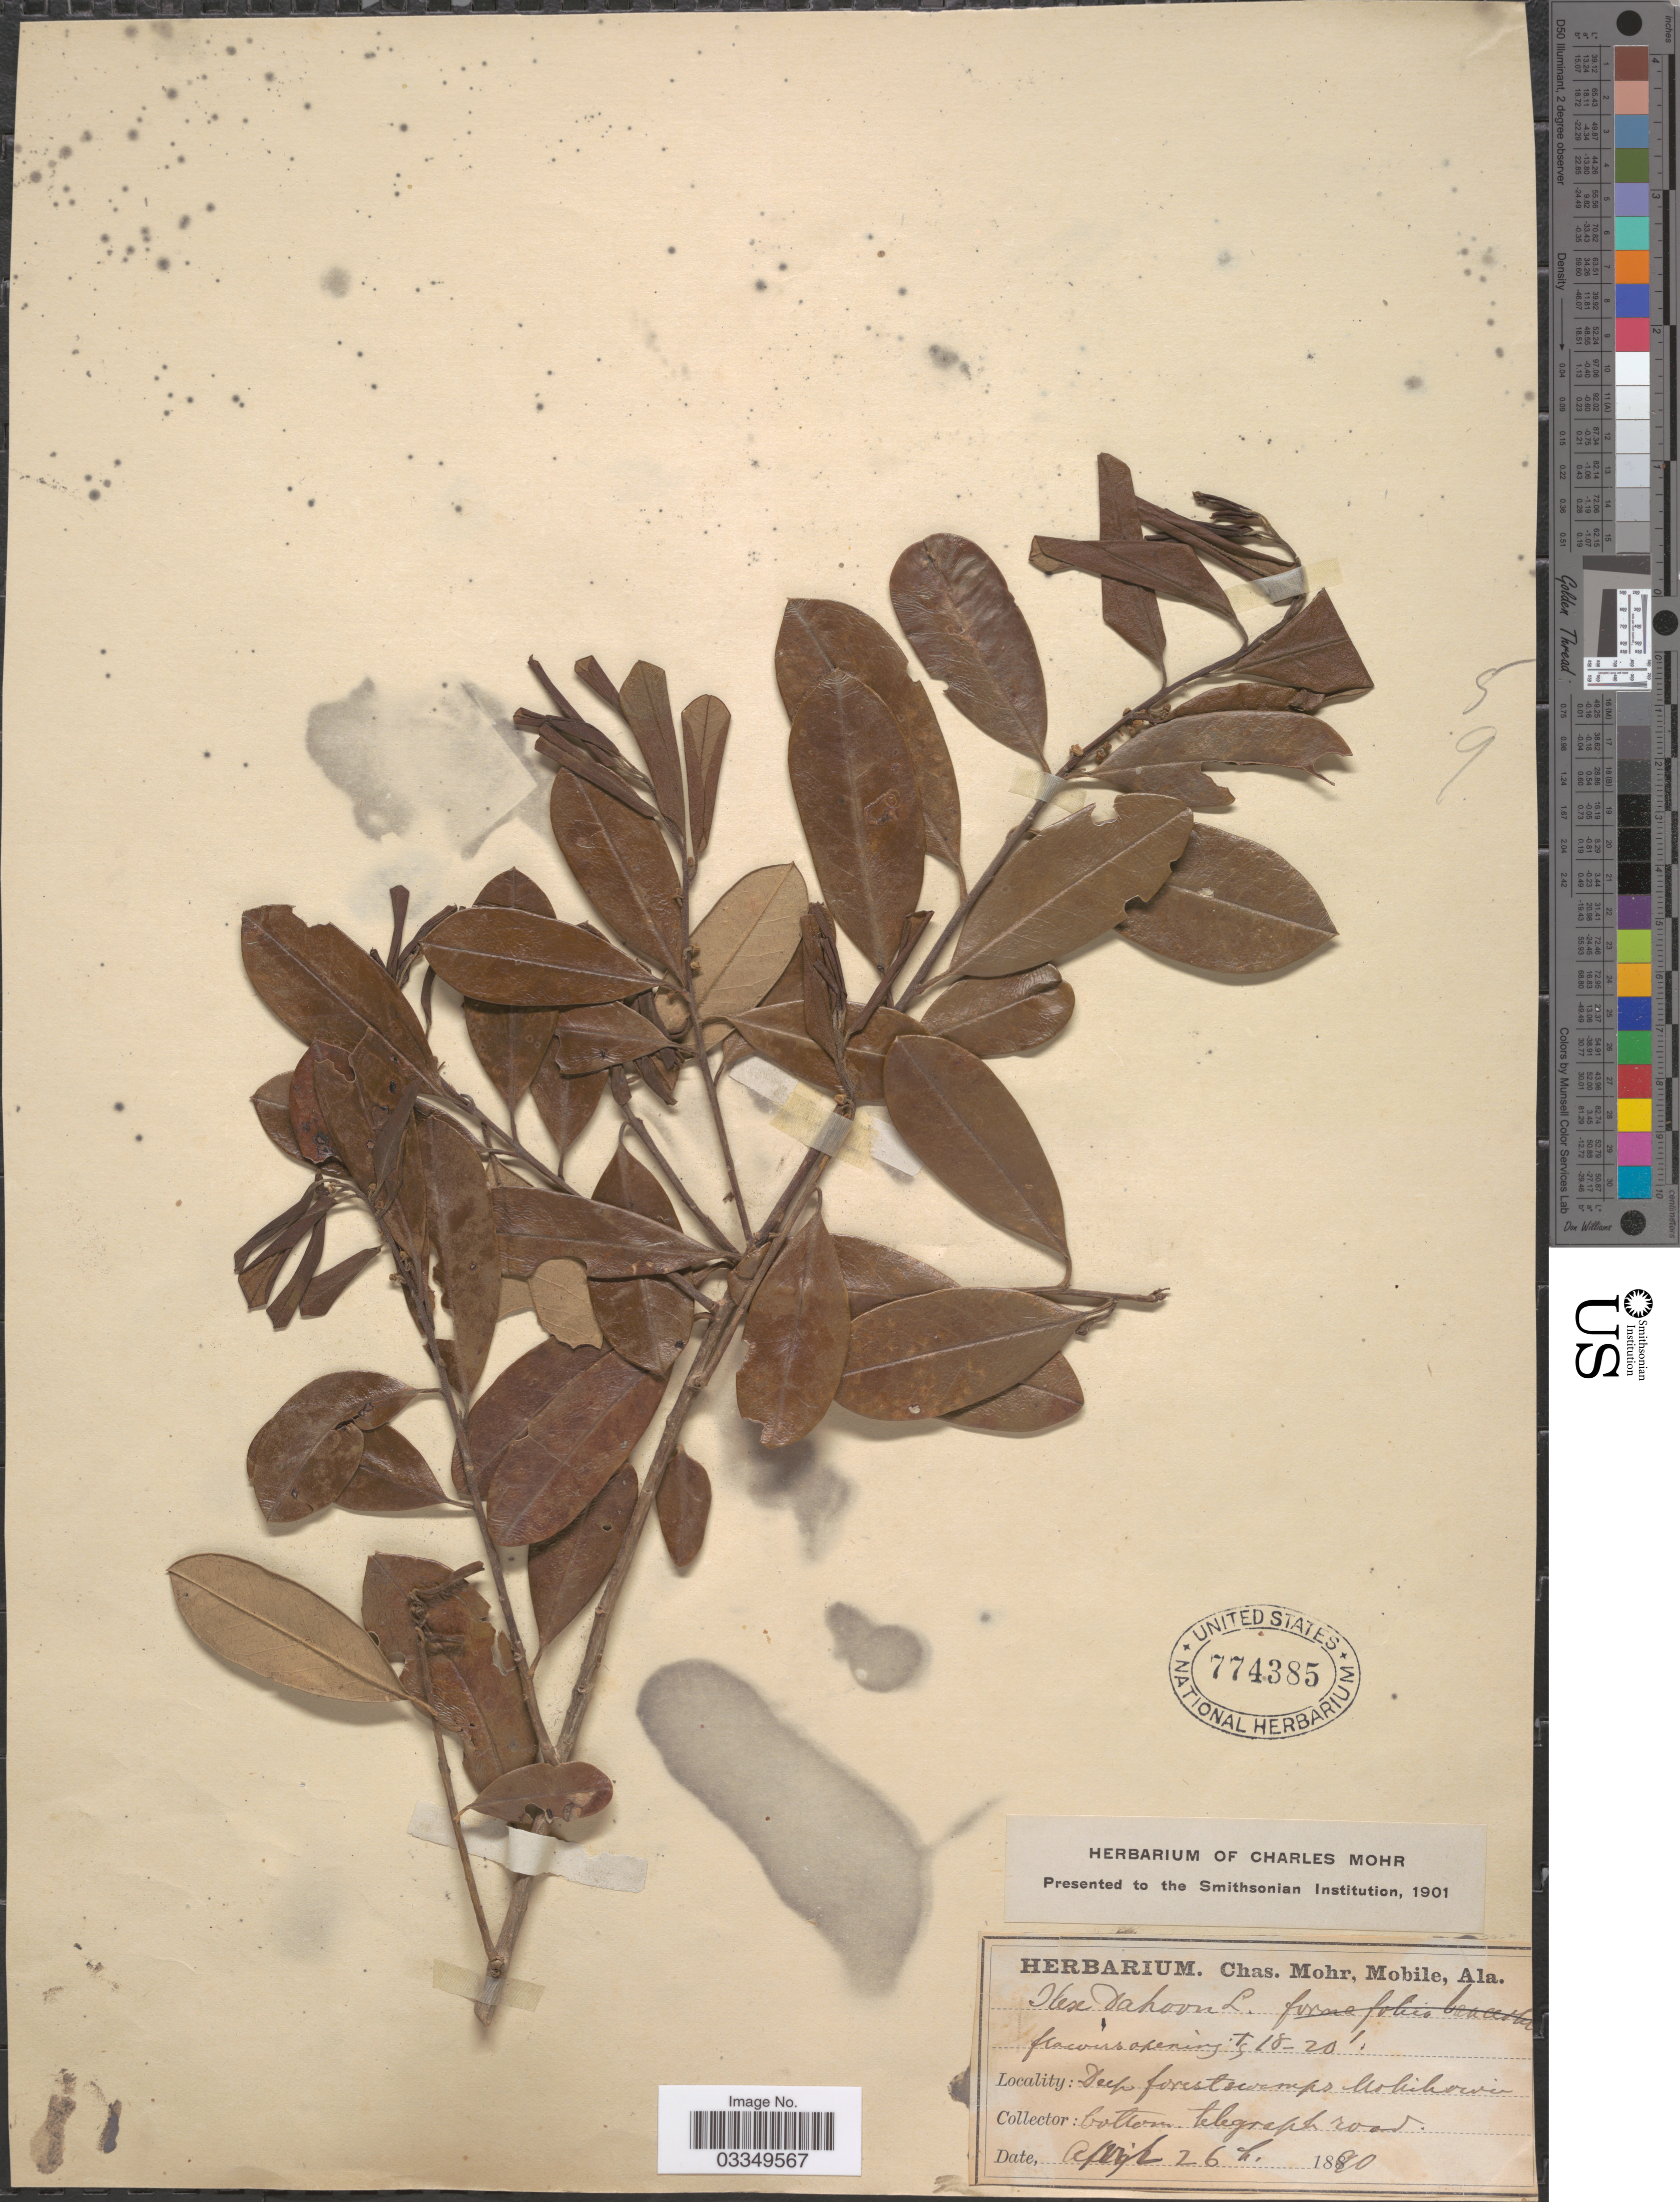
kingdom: Plantae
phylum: Tracheophyta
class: Magnoliopsida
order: Aquifoliales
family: Aquifoliaceae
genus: Ilex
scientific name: Ilex cassine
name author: L.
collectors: ex herb. Charles Mohr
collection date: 1890-04-26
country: United States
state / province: Alabama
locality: Deep forest swamps Mobile river.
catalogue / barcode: US 774385